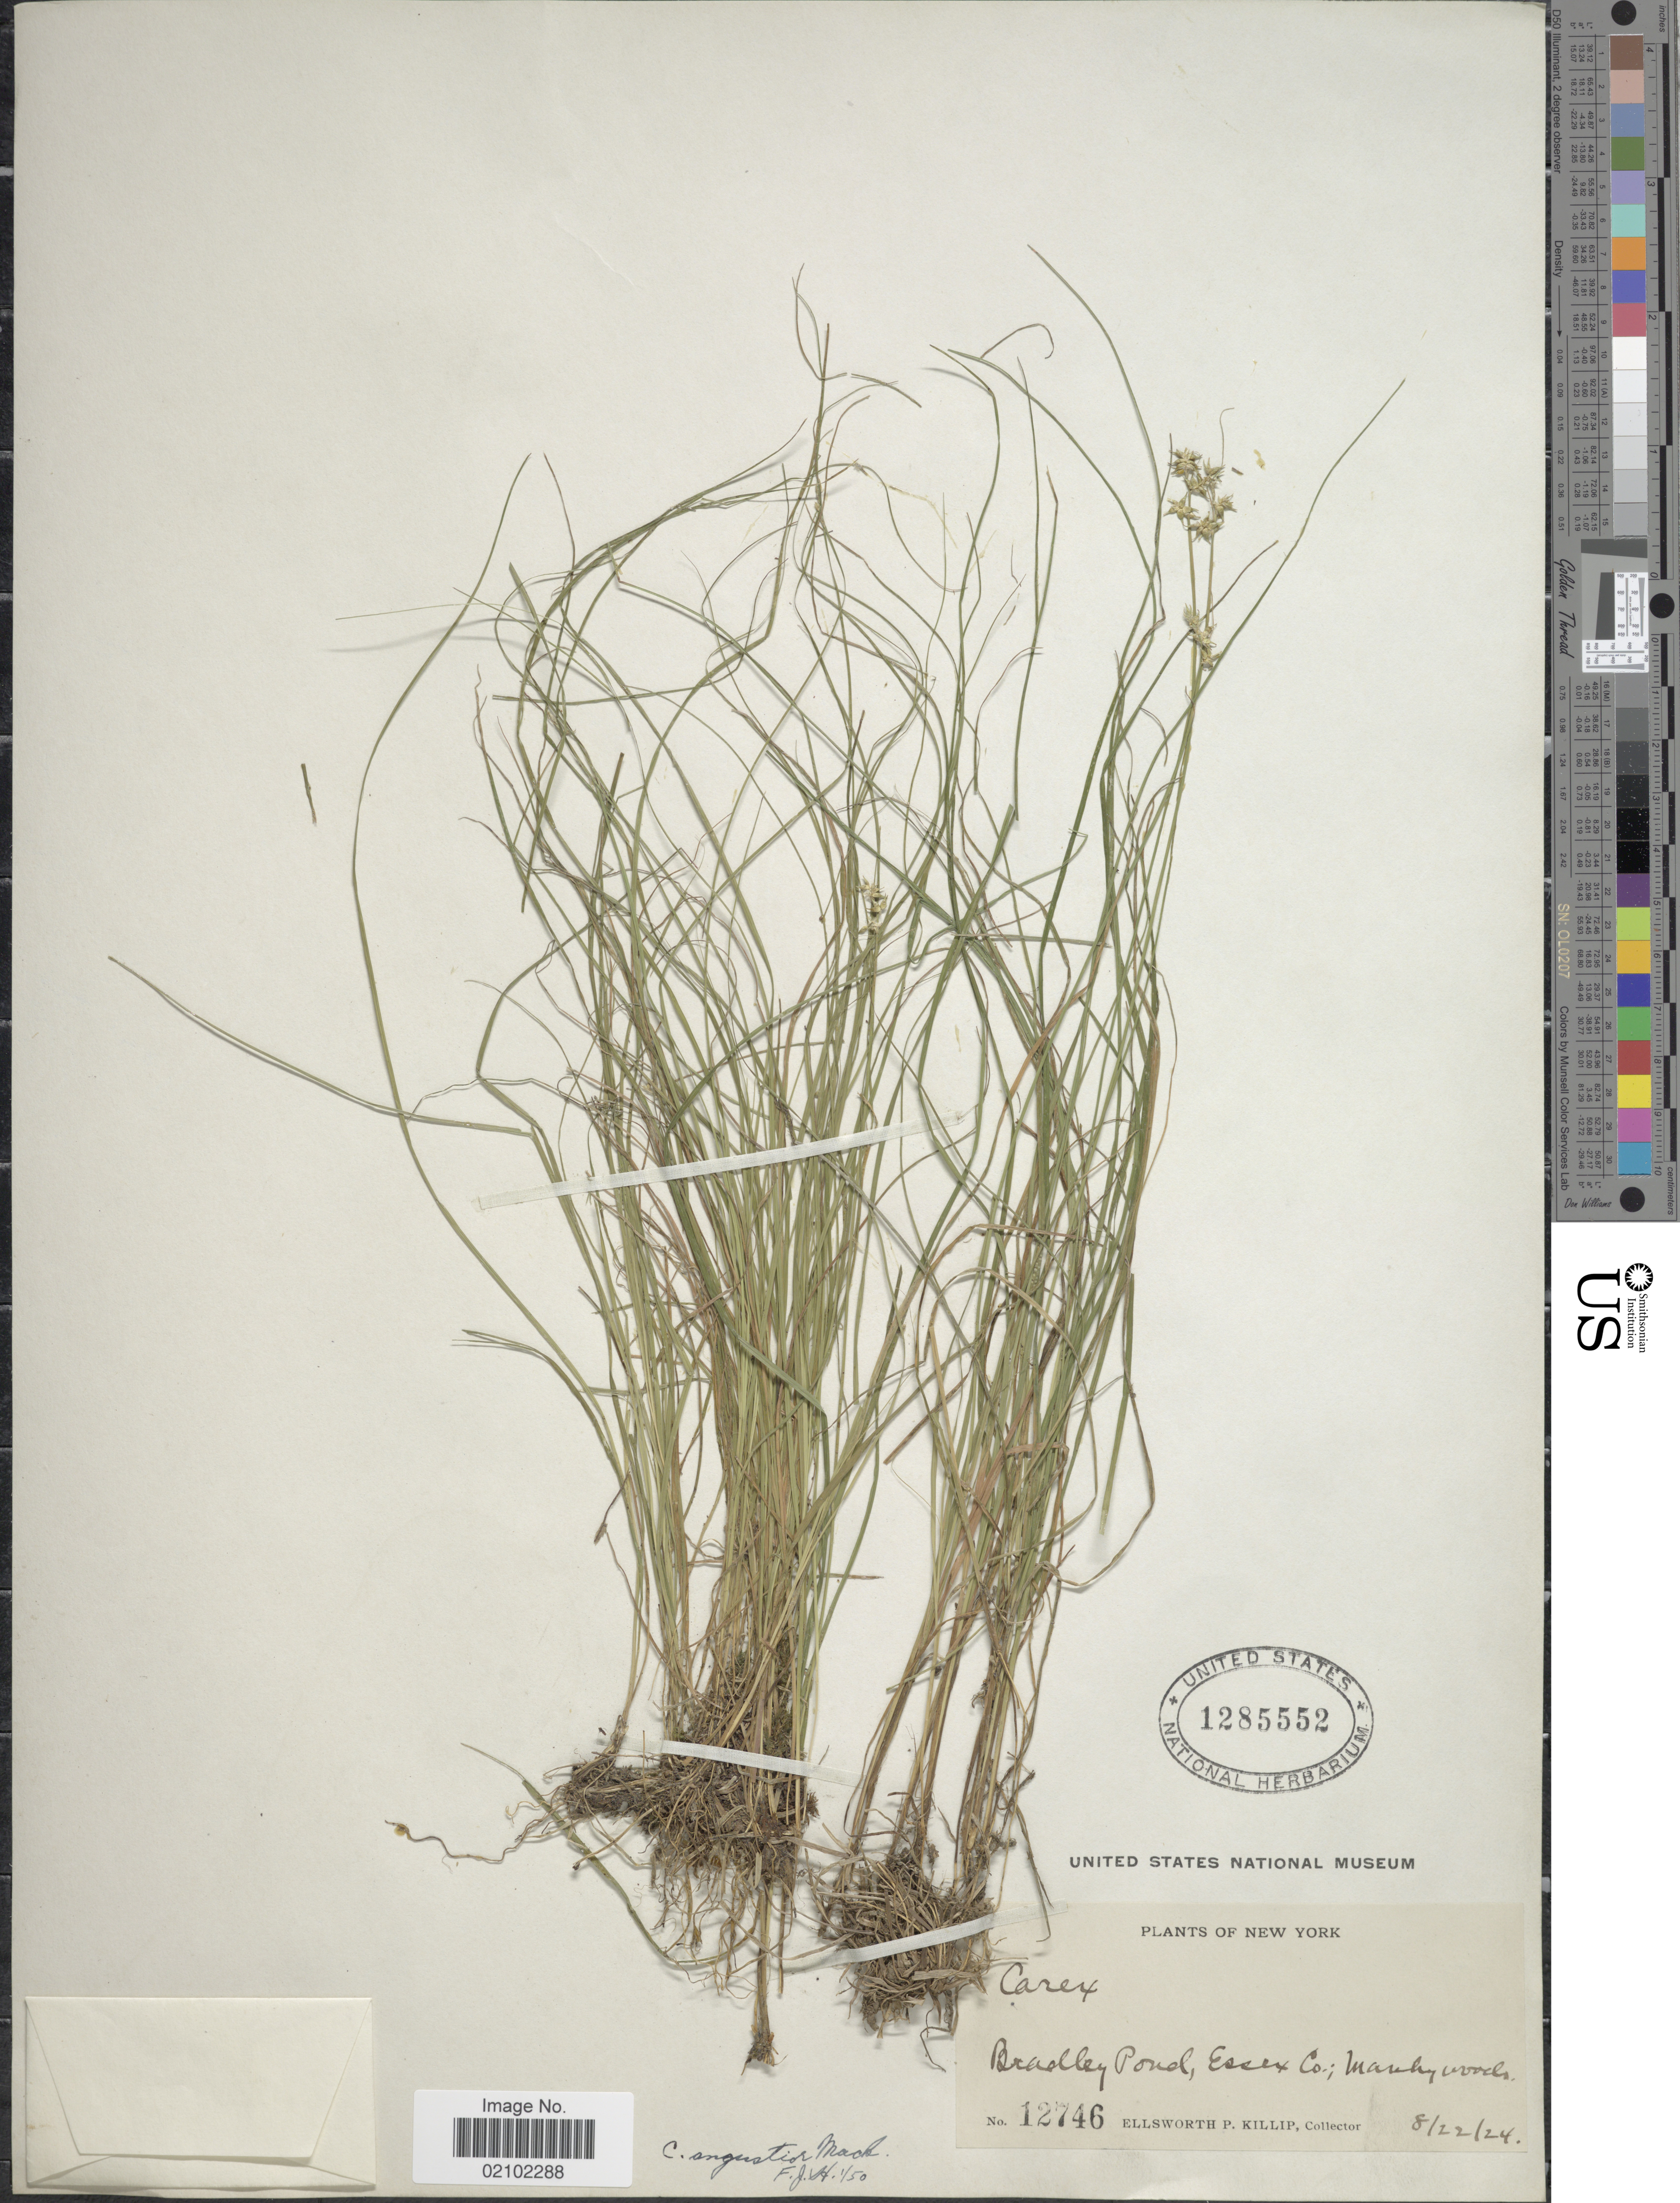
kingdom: Plantae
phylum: Tracheophyta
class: Liliopsida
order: Poales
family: Cyperaceae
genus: Carex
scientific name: Carex echinata subsp. echinata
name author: Murray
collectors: E. P. Killip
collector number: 12746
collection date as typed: Transcribed d/m/y: 22/8/24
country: United States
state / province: New York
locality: Bradley Pond, essex Co.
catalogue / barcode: US 1285552